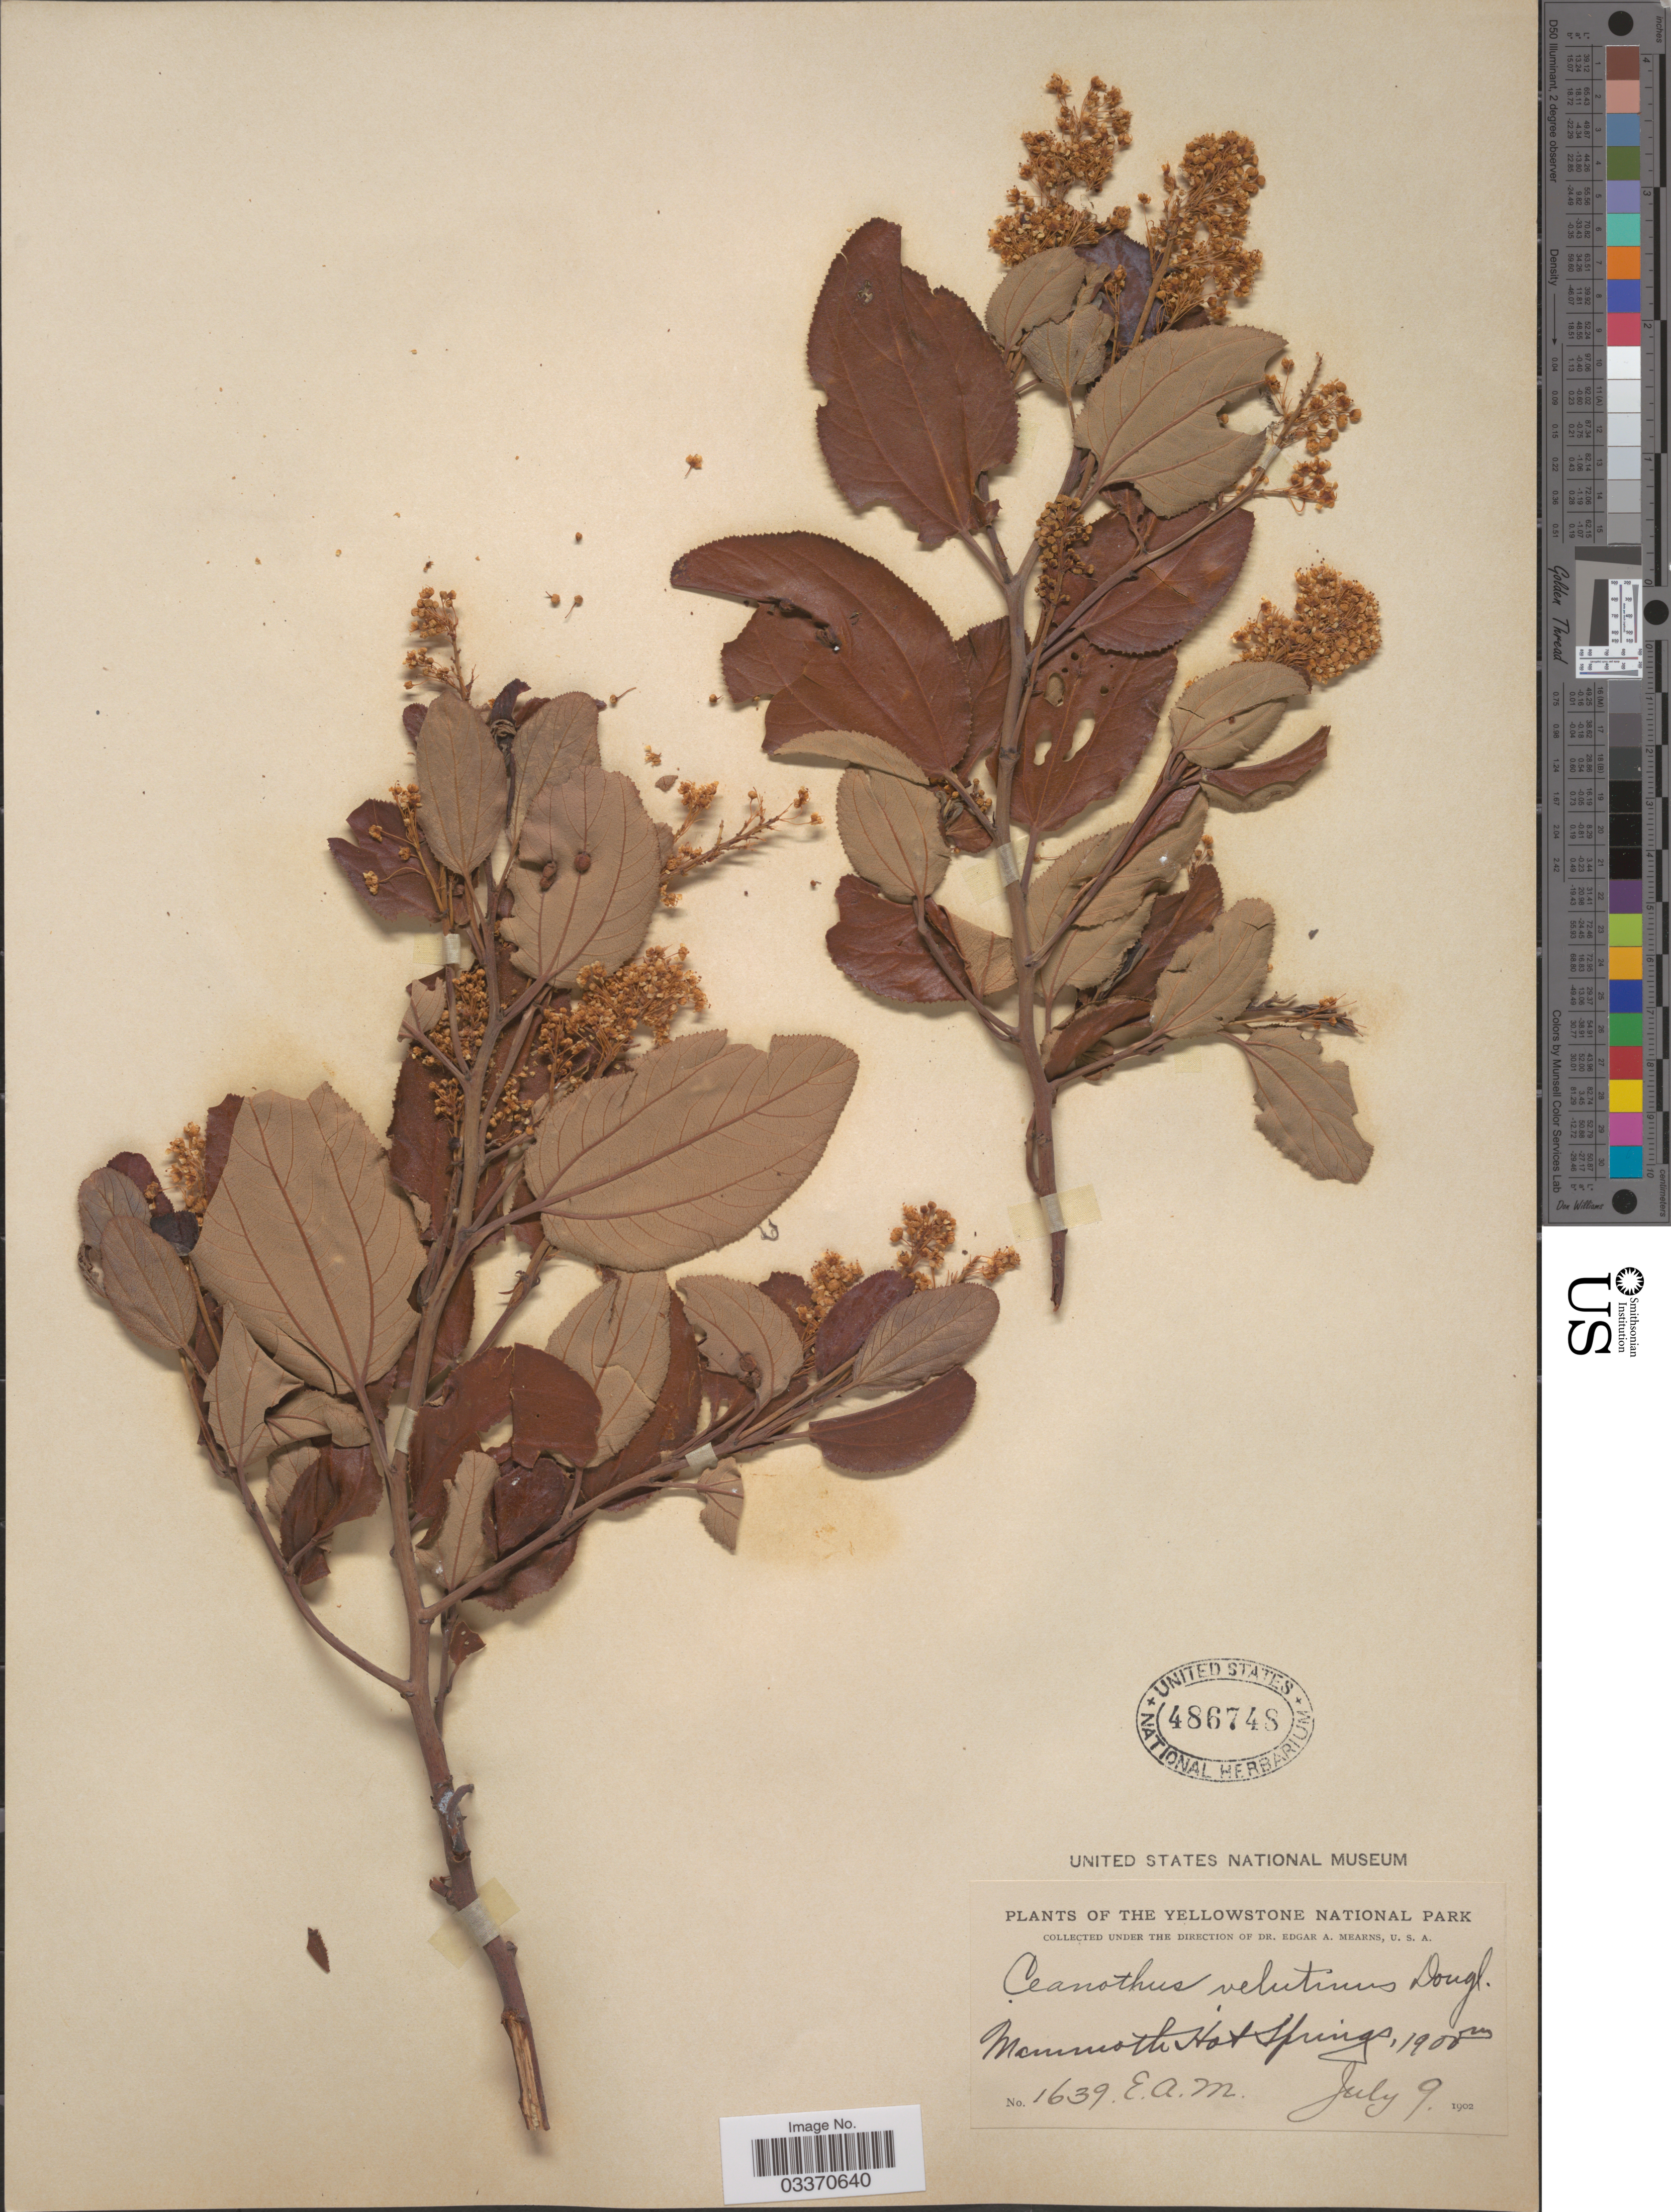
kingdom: Plantae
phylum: Tracheophyta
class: Magnoliopsida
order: Rosales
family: Rhamnaceae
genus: Ceanothus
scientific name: Ceanothus velutinus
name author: Douglas ex Hook.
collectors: E. A. Mearns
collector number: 1639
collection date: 1902-07-09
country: United States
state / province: Wyoming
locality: The Yellowstone National Park. Mammoth Hot Springs.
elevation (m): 1900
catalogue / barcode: US 486748